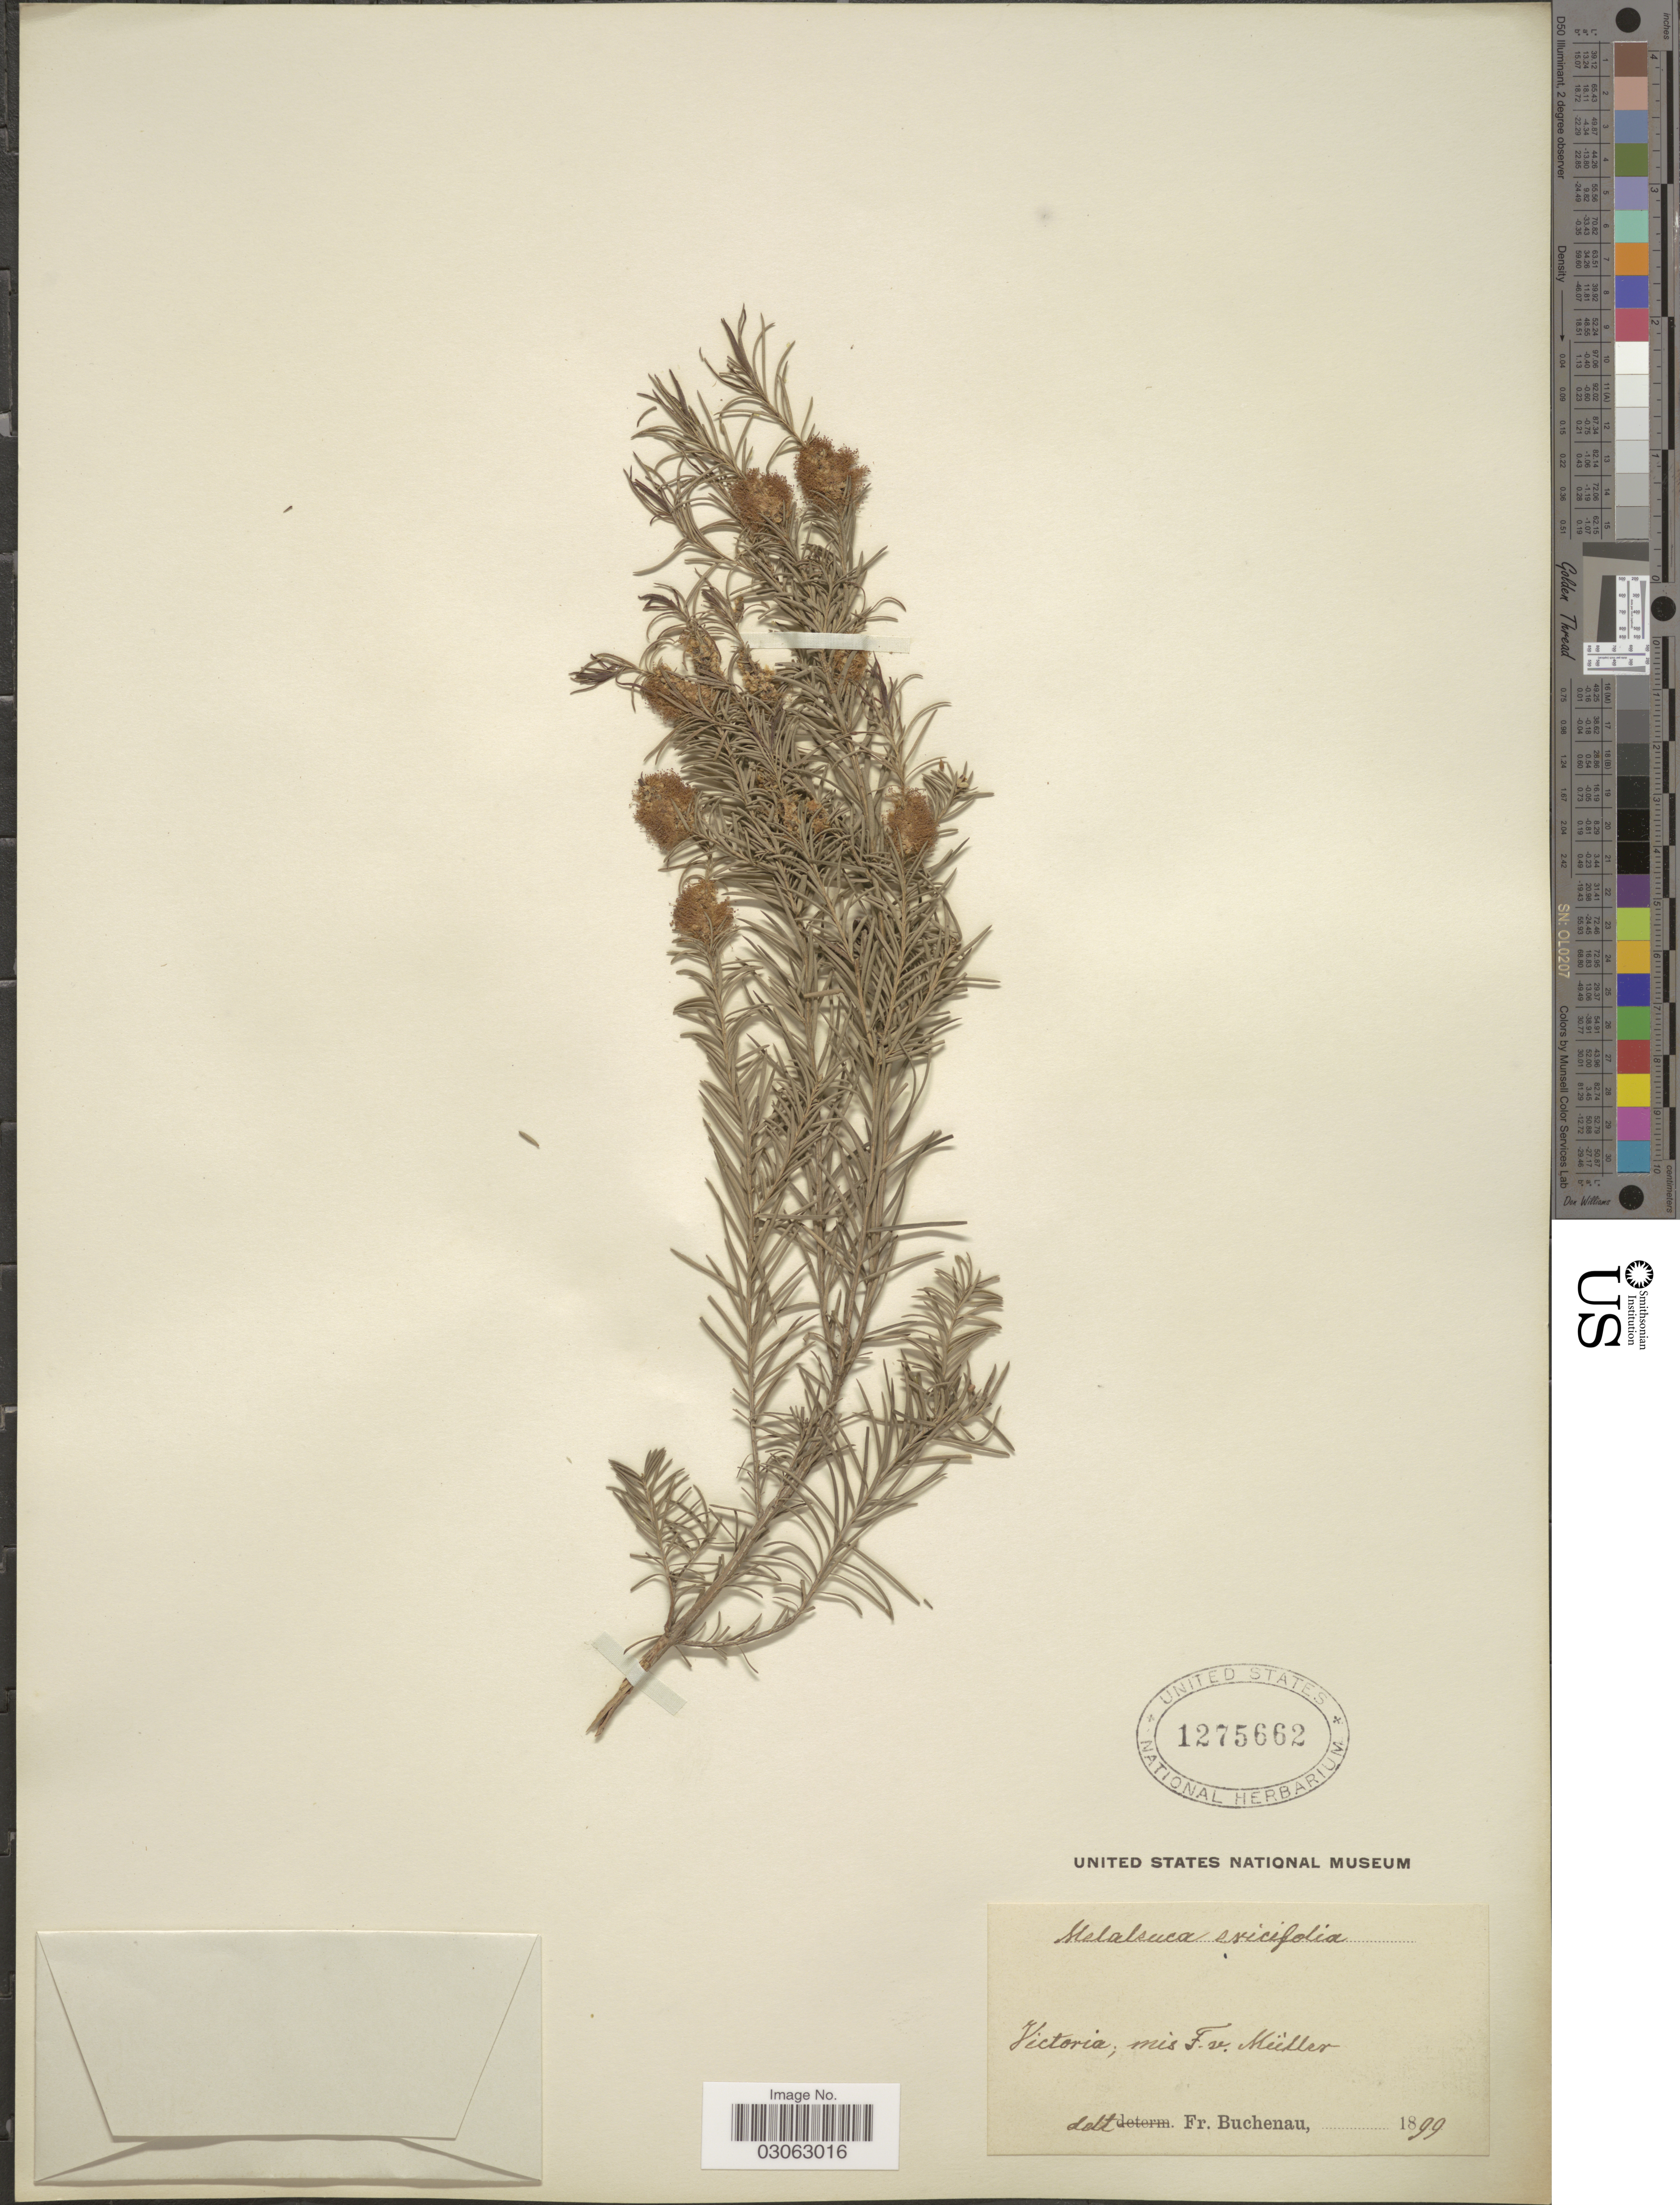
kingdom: Plantae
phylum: Tracheophyta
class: Magnoliopsida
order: Myrtales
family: Myrtaceae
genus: Melaleuca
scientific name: Melaleuca ericifolia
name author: Sm.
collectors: F. V. Muller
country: Australia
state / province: Victoria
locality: Victoria.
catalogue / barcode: US 1275662